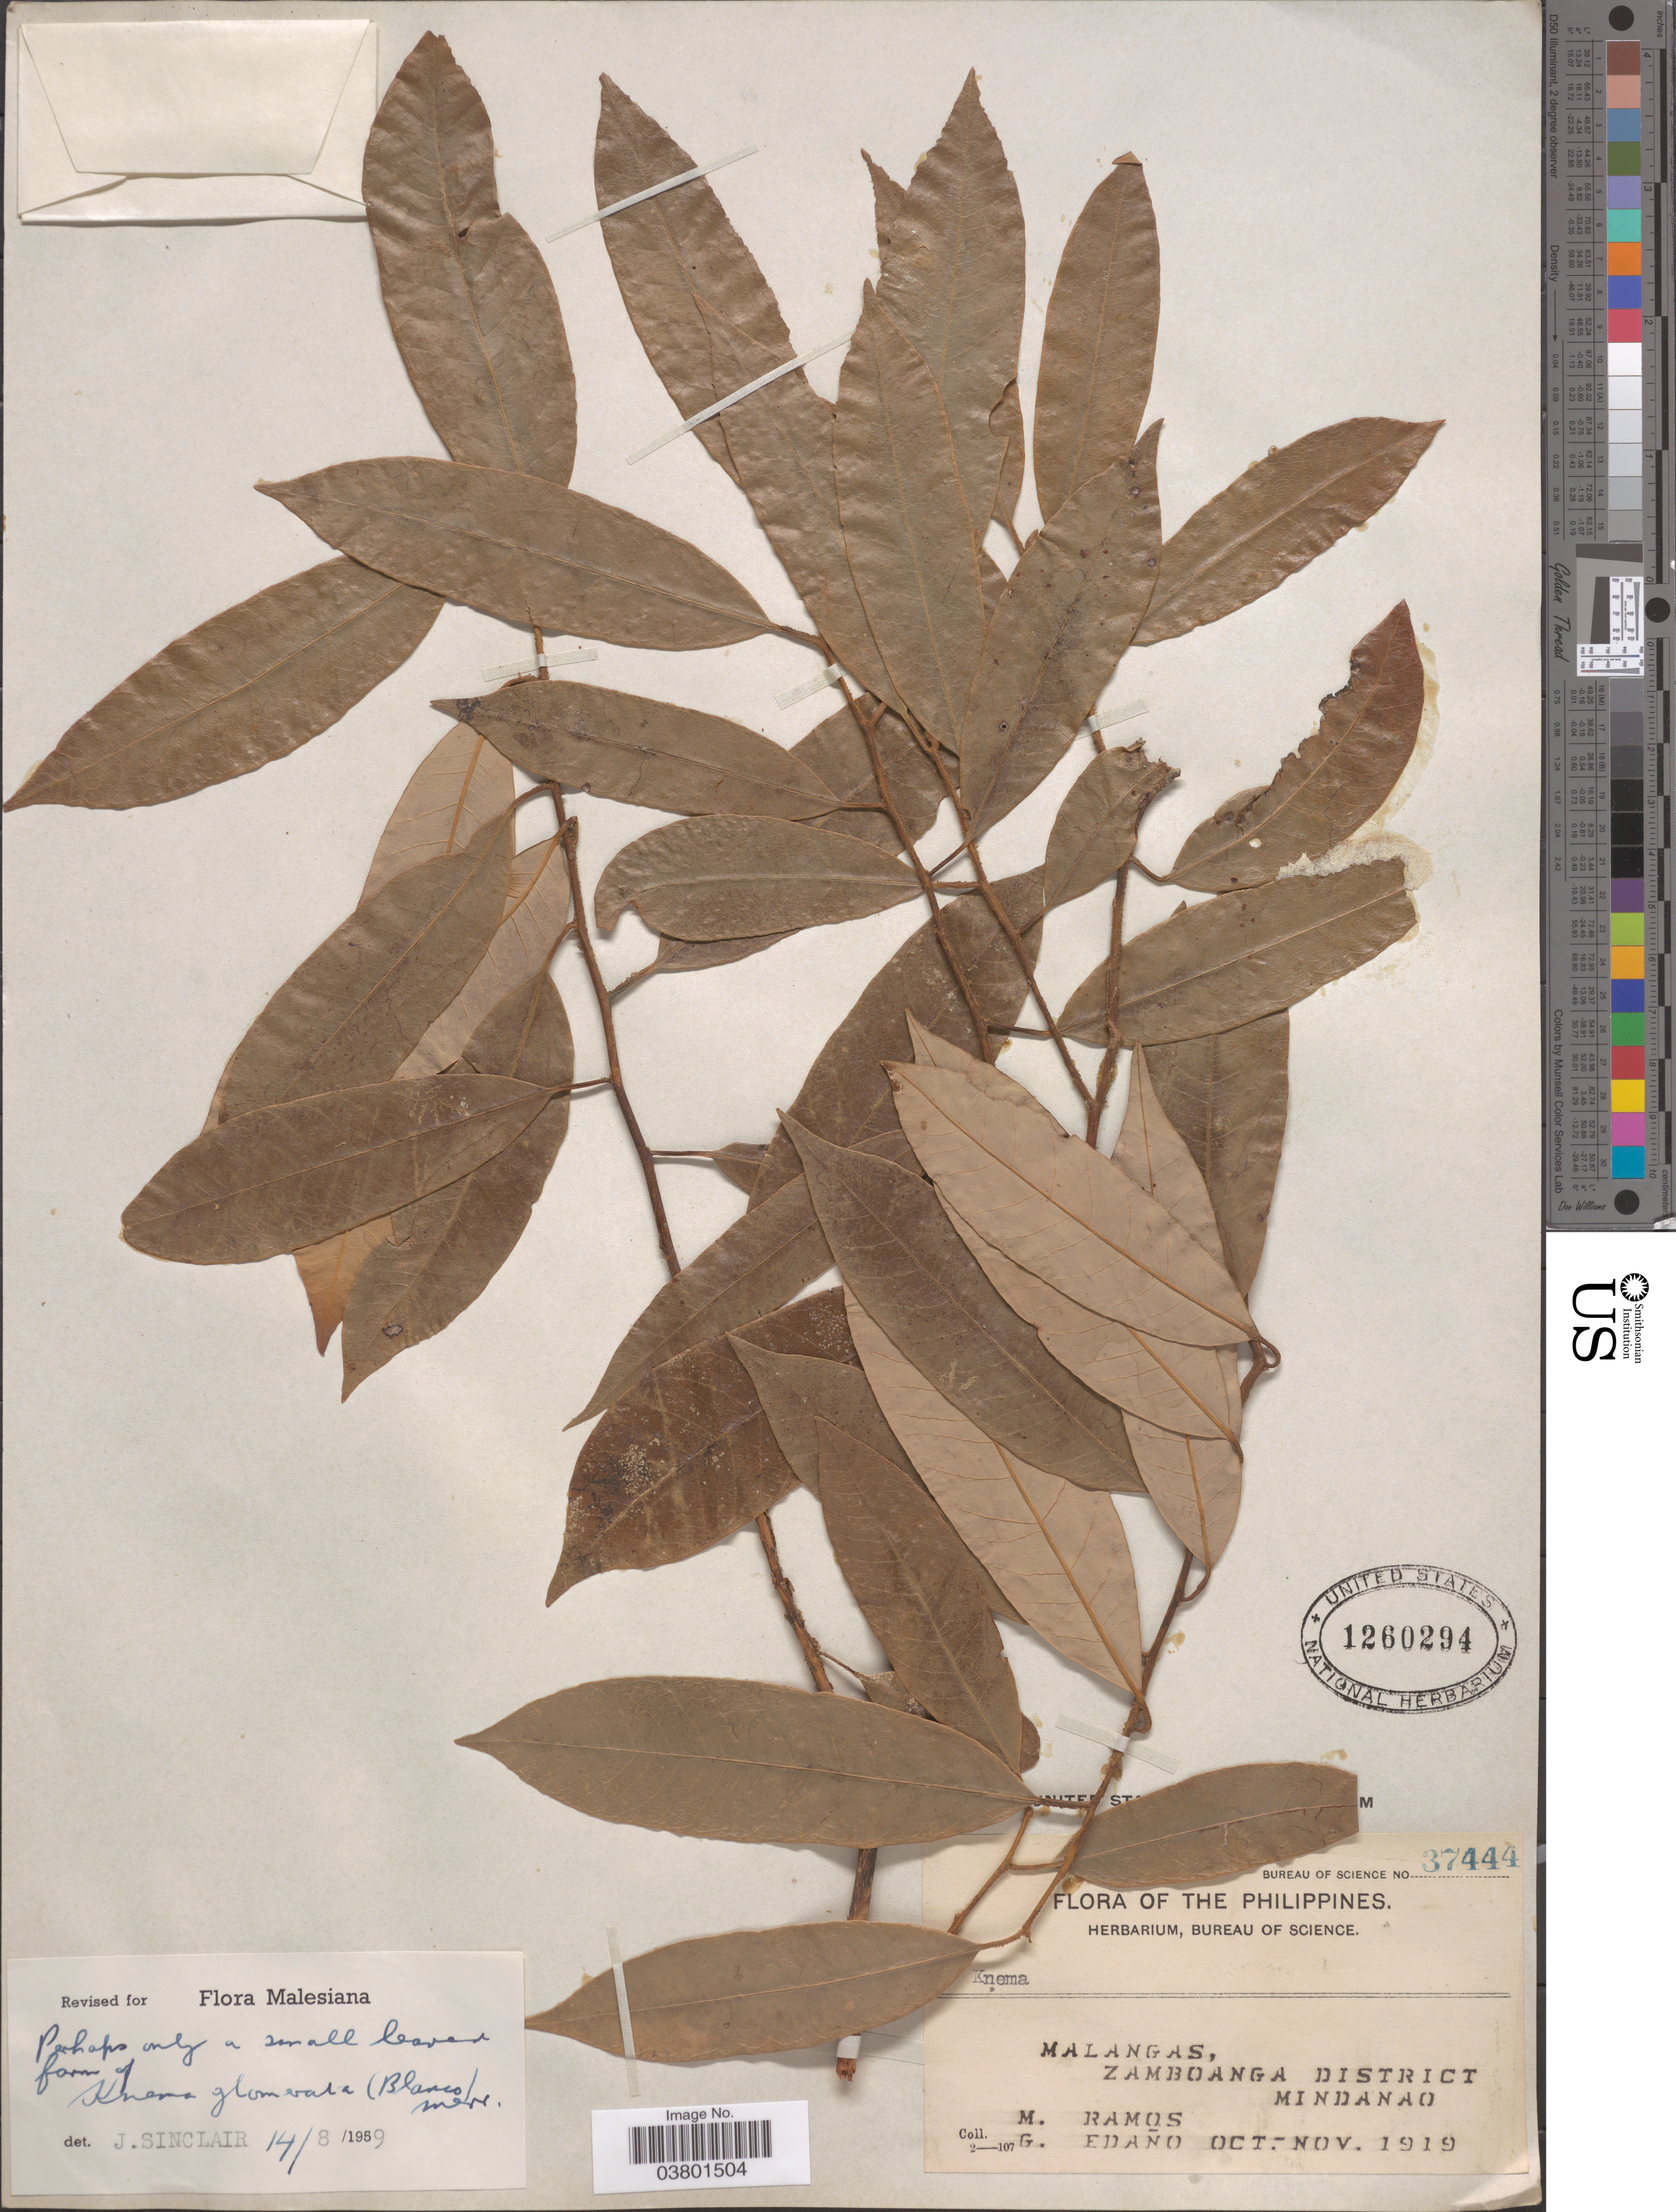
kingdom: Plantae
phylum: Tracheophyta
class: Magnoliopsida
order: Magnoliales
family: Myristicaceae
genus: Knema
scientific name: Knema glomerata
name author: (Blanco) Merr.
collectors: M. Ramos & G. Edaño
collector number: Bureau of Science 37444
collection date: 1919-10/1919-11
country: Philippines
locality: Malangas, Zamboanga District. Mindanao.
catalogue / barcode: US 1260294